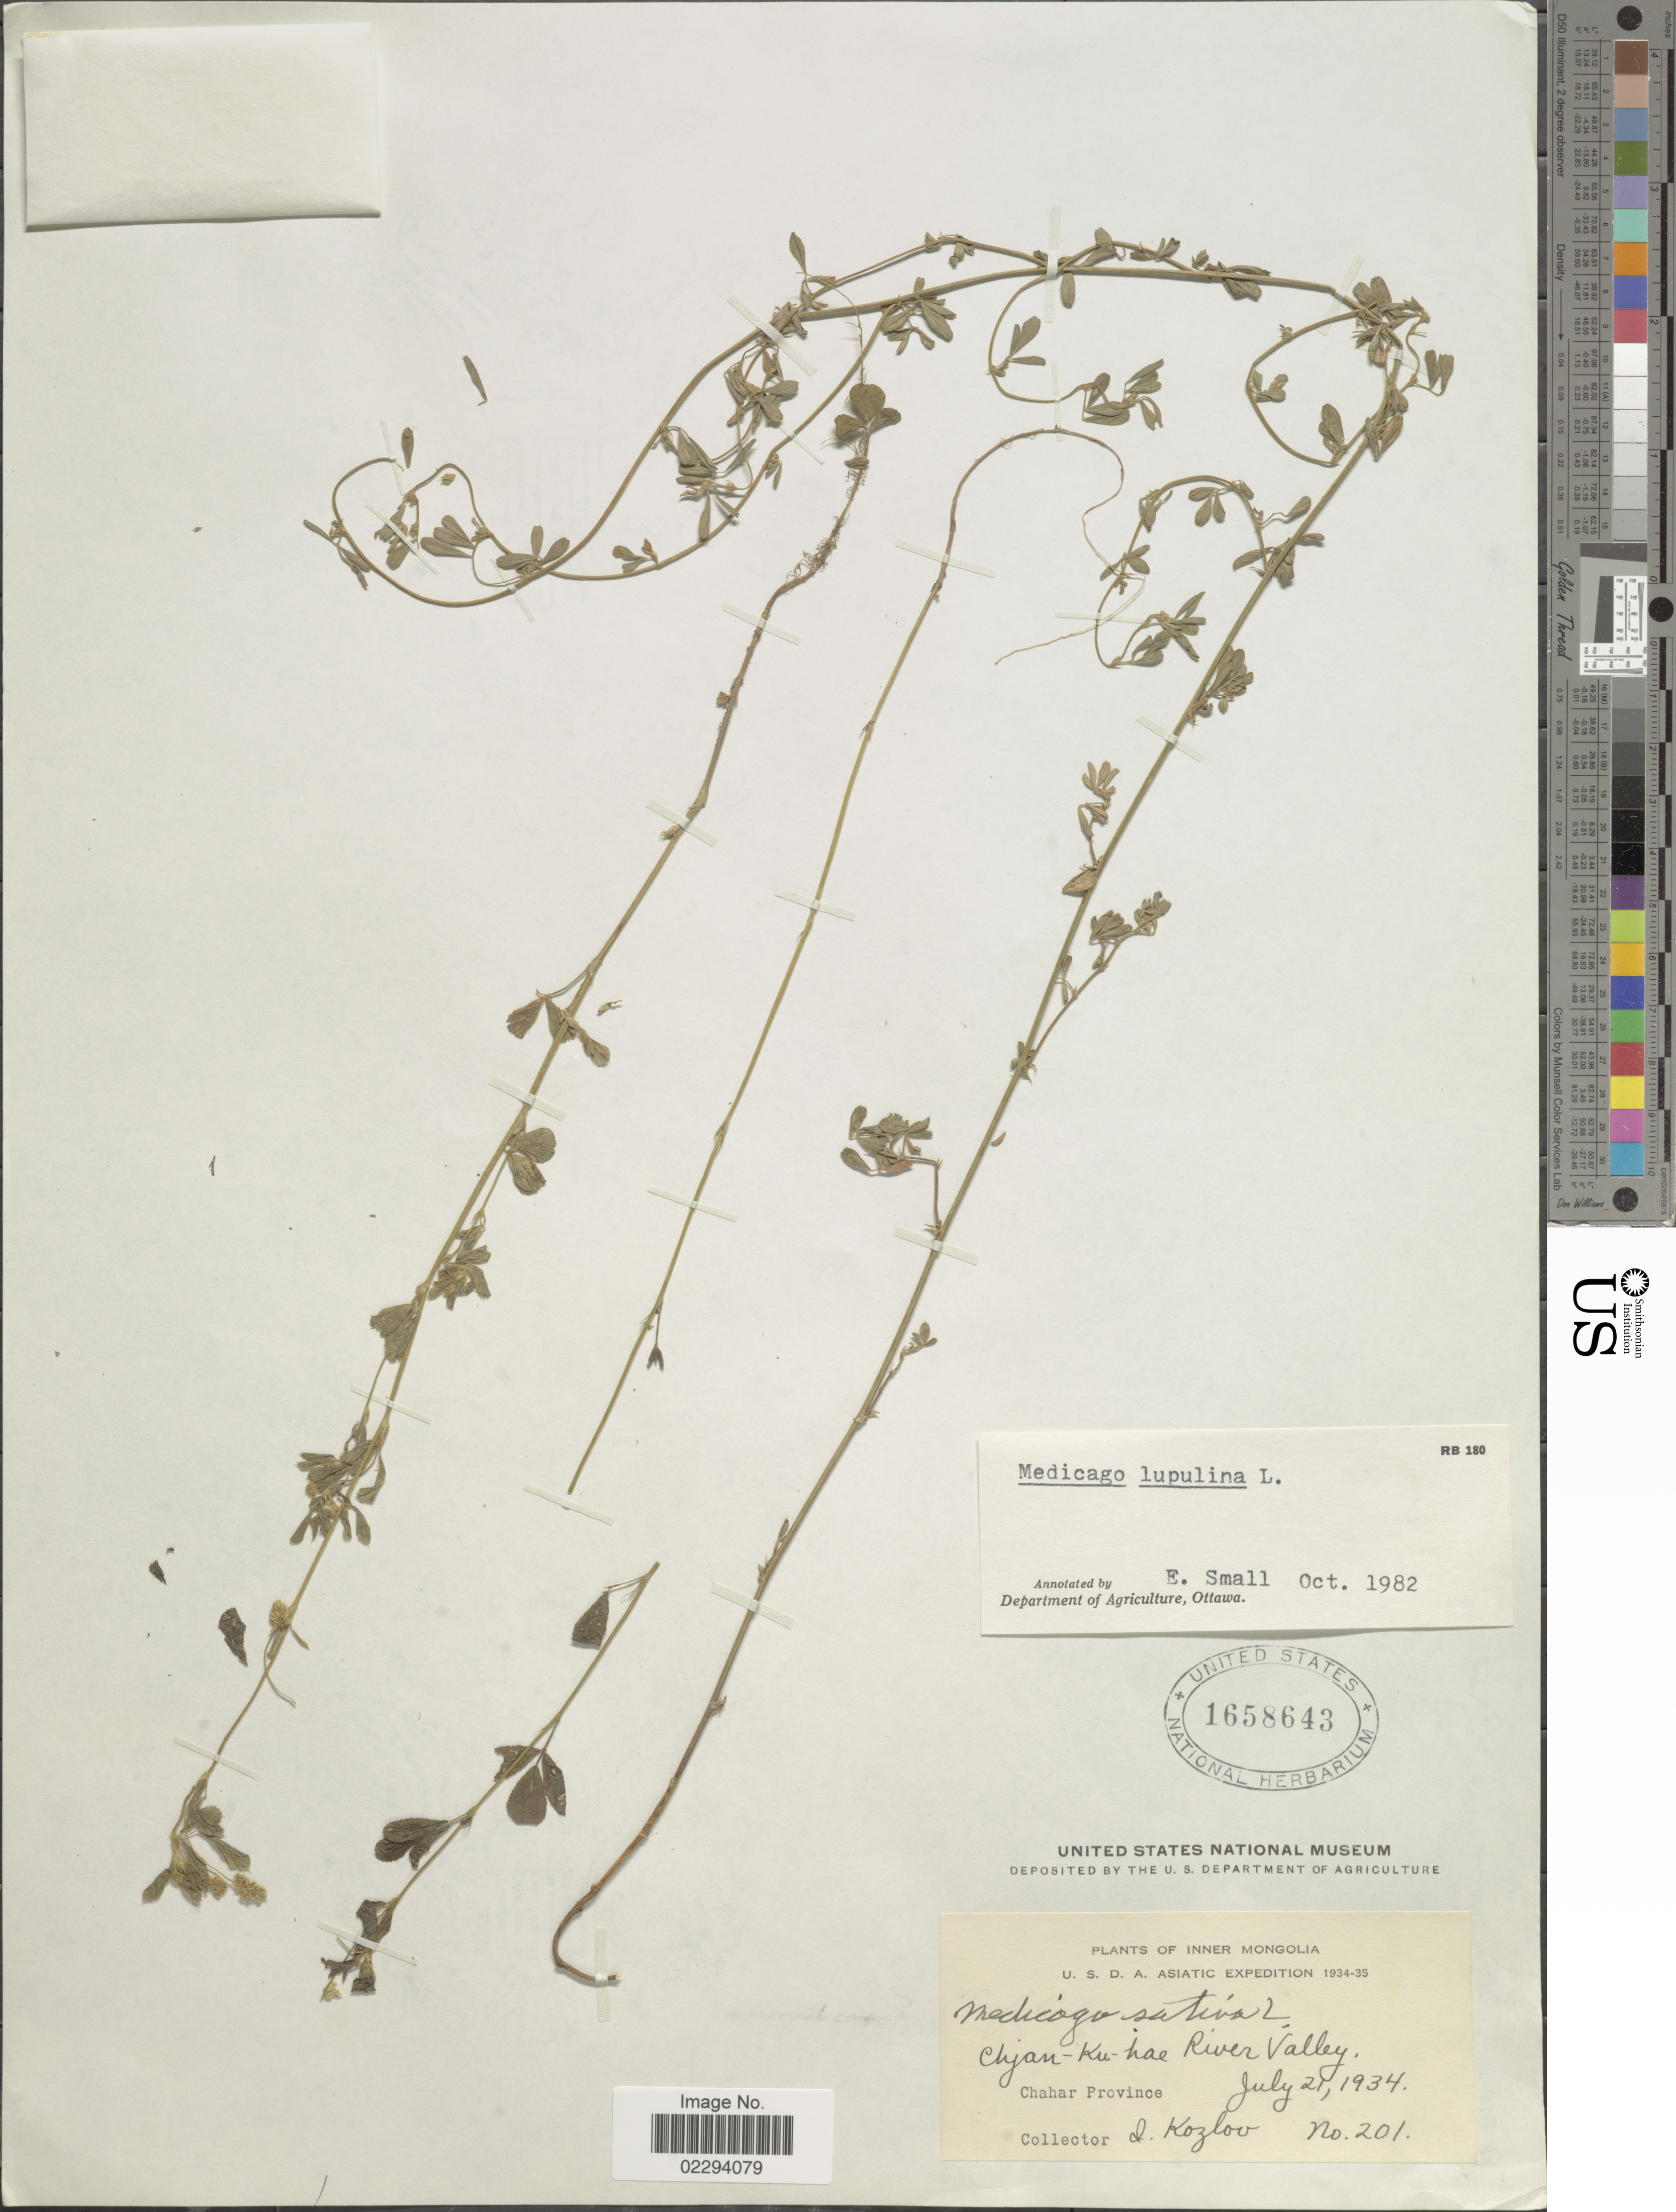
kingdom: Plantae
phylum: Tracheophyta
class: Magnoliopsida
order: Fabales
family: Fabaceae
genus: Medicago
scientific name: Medicago lupulina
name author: L.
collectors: I. Kozlov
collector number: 201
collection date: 1934-07-21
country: Mongolia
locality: Inner Mongolia. U.S.D.A. Asiatic. Chjan-Ku-hae River Valley, Chahar Province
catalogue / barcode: US 1658643